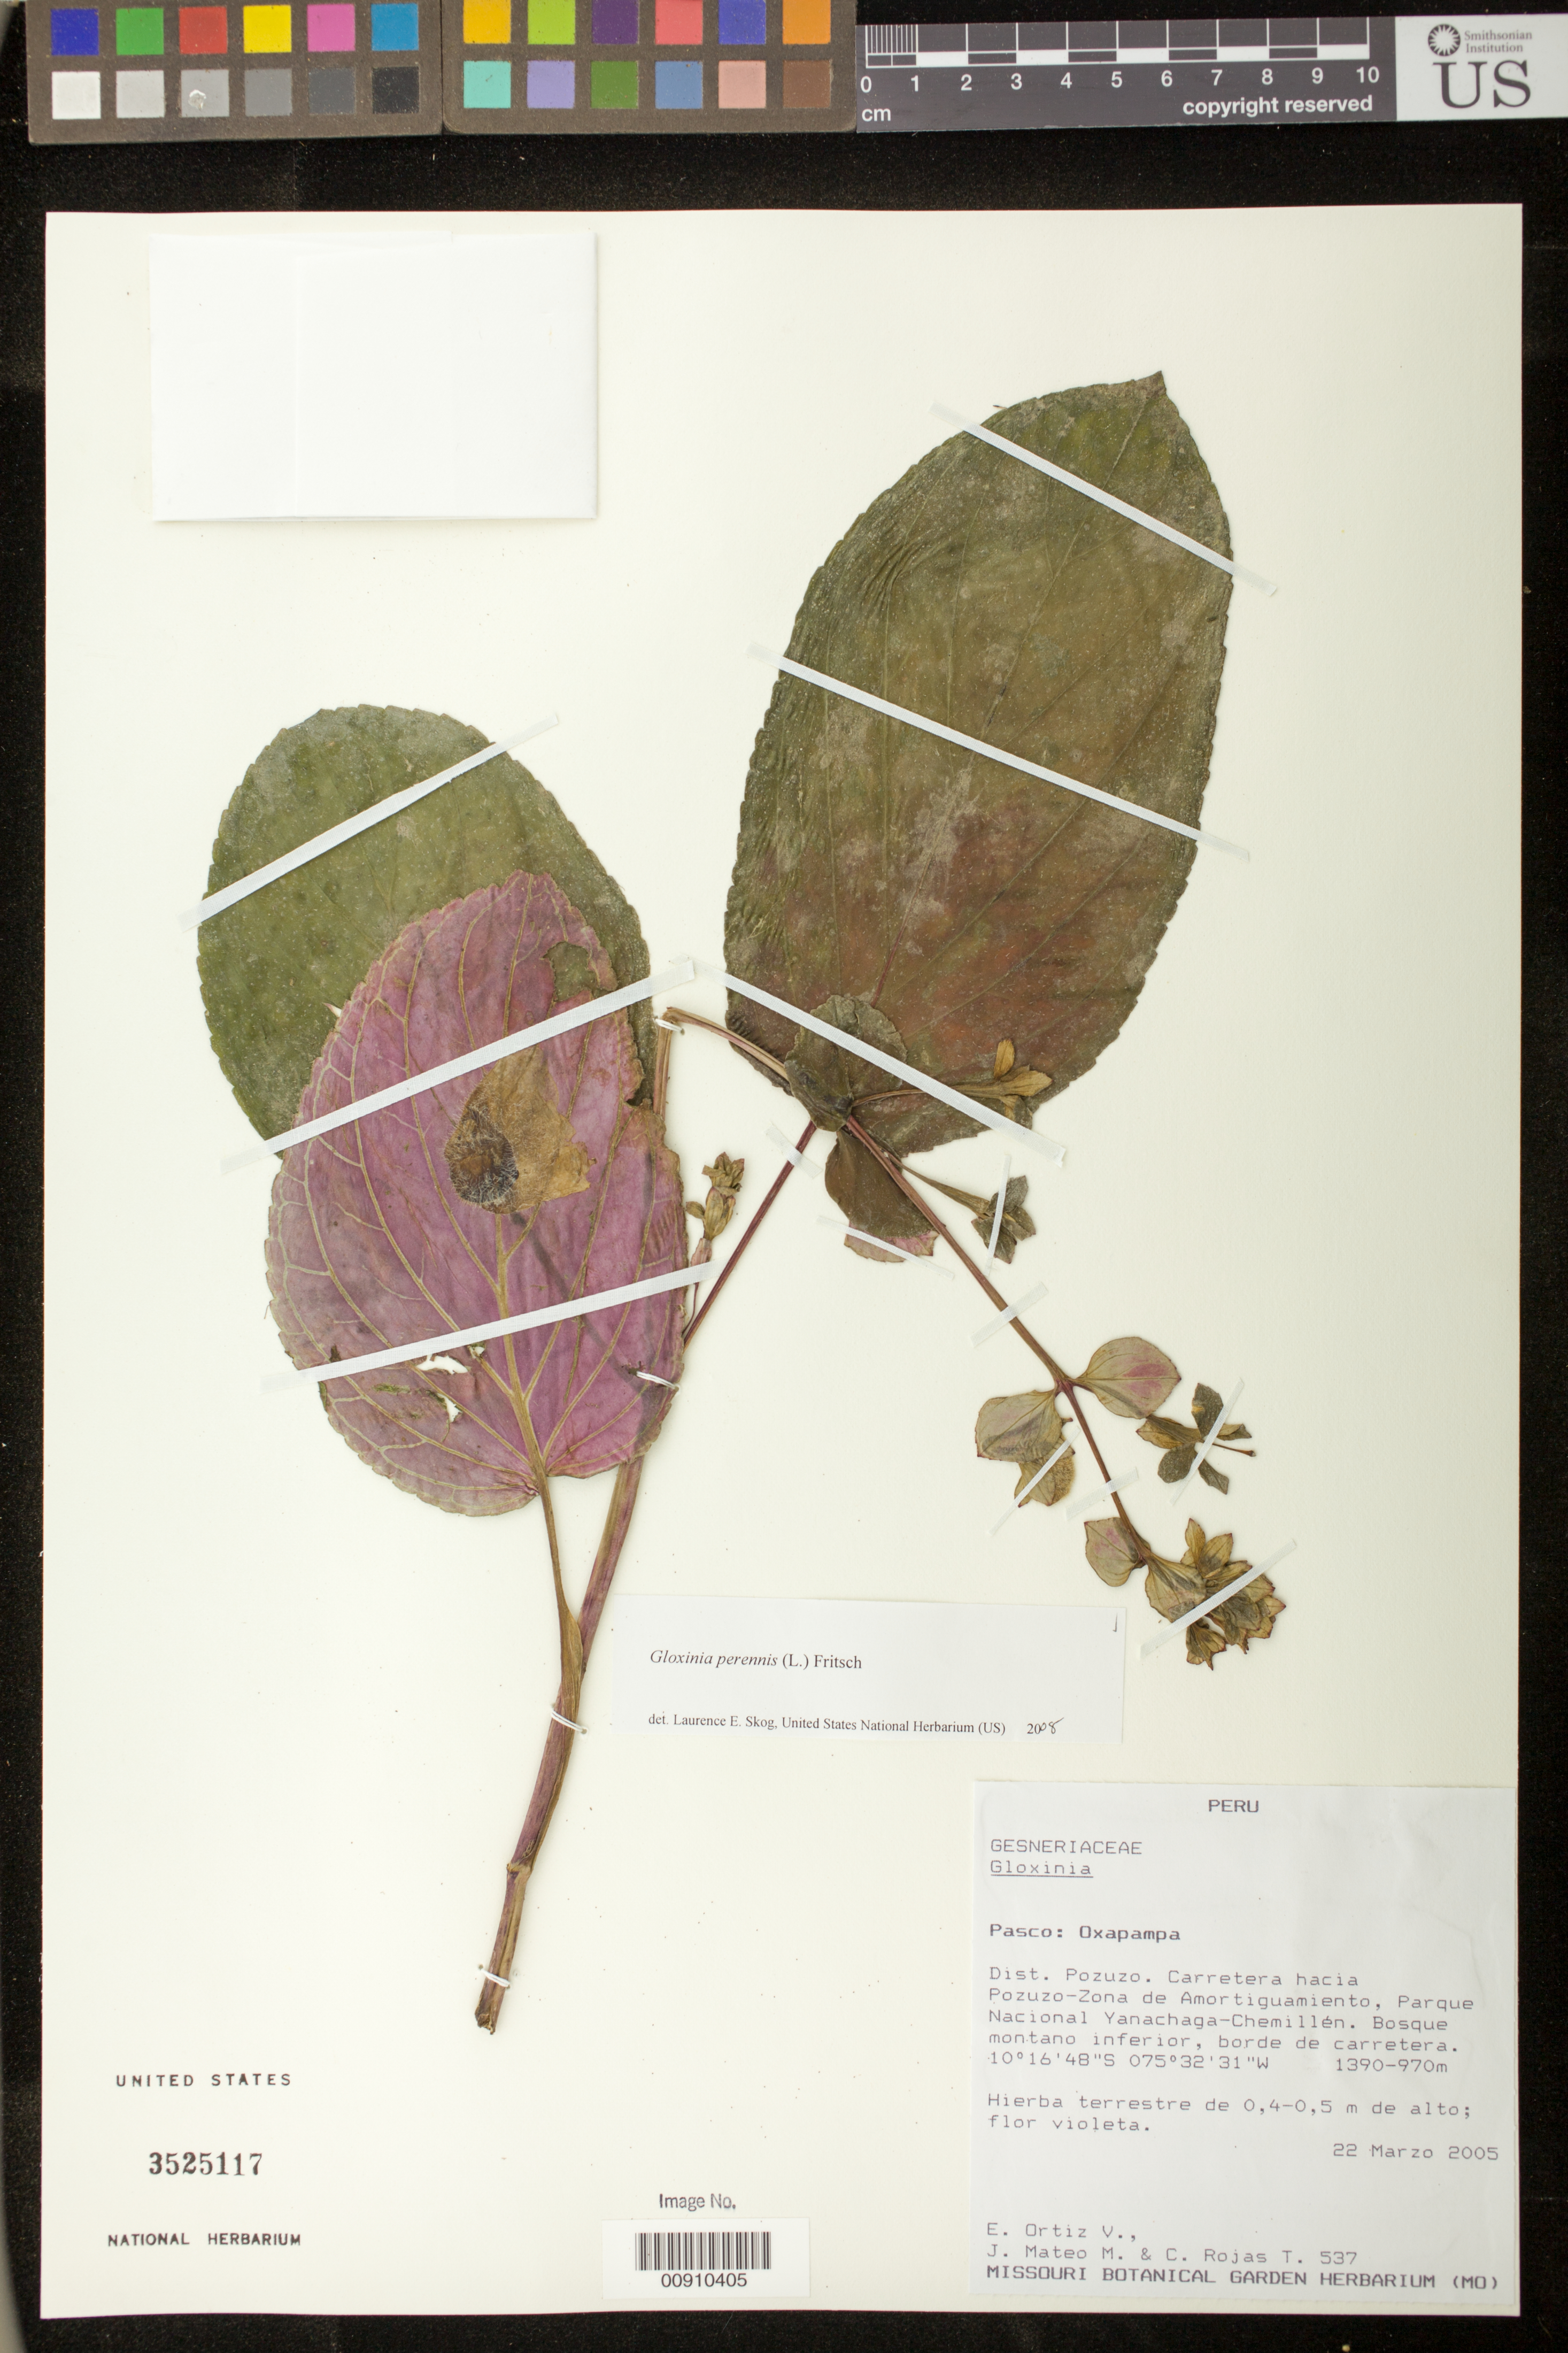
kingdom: Plantae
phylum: Tracheophyta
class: Magnoliopsida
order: Lamiales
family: Gesneriaceae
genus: Gloxinia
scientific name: Gloxinia perennis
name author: (L.) Fritsch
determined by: Skog, Laurence E.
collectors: E. Ortiz V., J. Mateo M. & C. Rojas T.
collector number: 537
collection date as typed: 22 Mar 2005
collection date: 2005-03-22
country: Peru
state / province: Pasco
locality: Pasco: Oxapampa. Dist. Pozuzo. Carretera hacia Pozuzo-Zona de Amortiguamiento, Parque Nacional Yanachaga-Chemillén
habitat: Bosque montano inferior, borde de carretera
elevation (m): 1390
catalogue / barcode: US 3525117